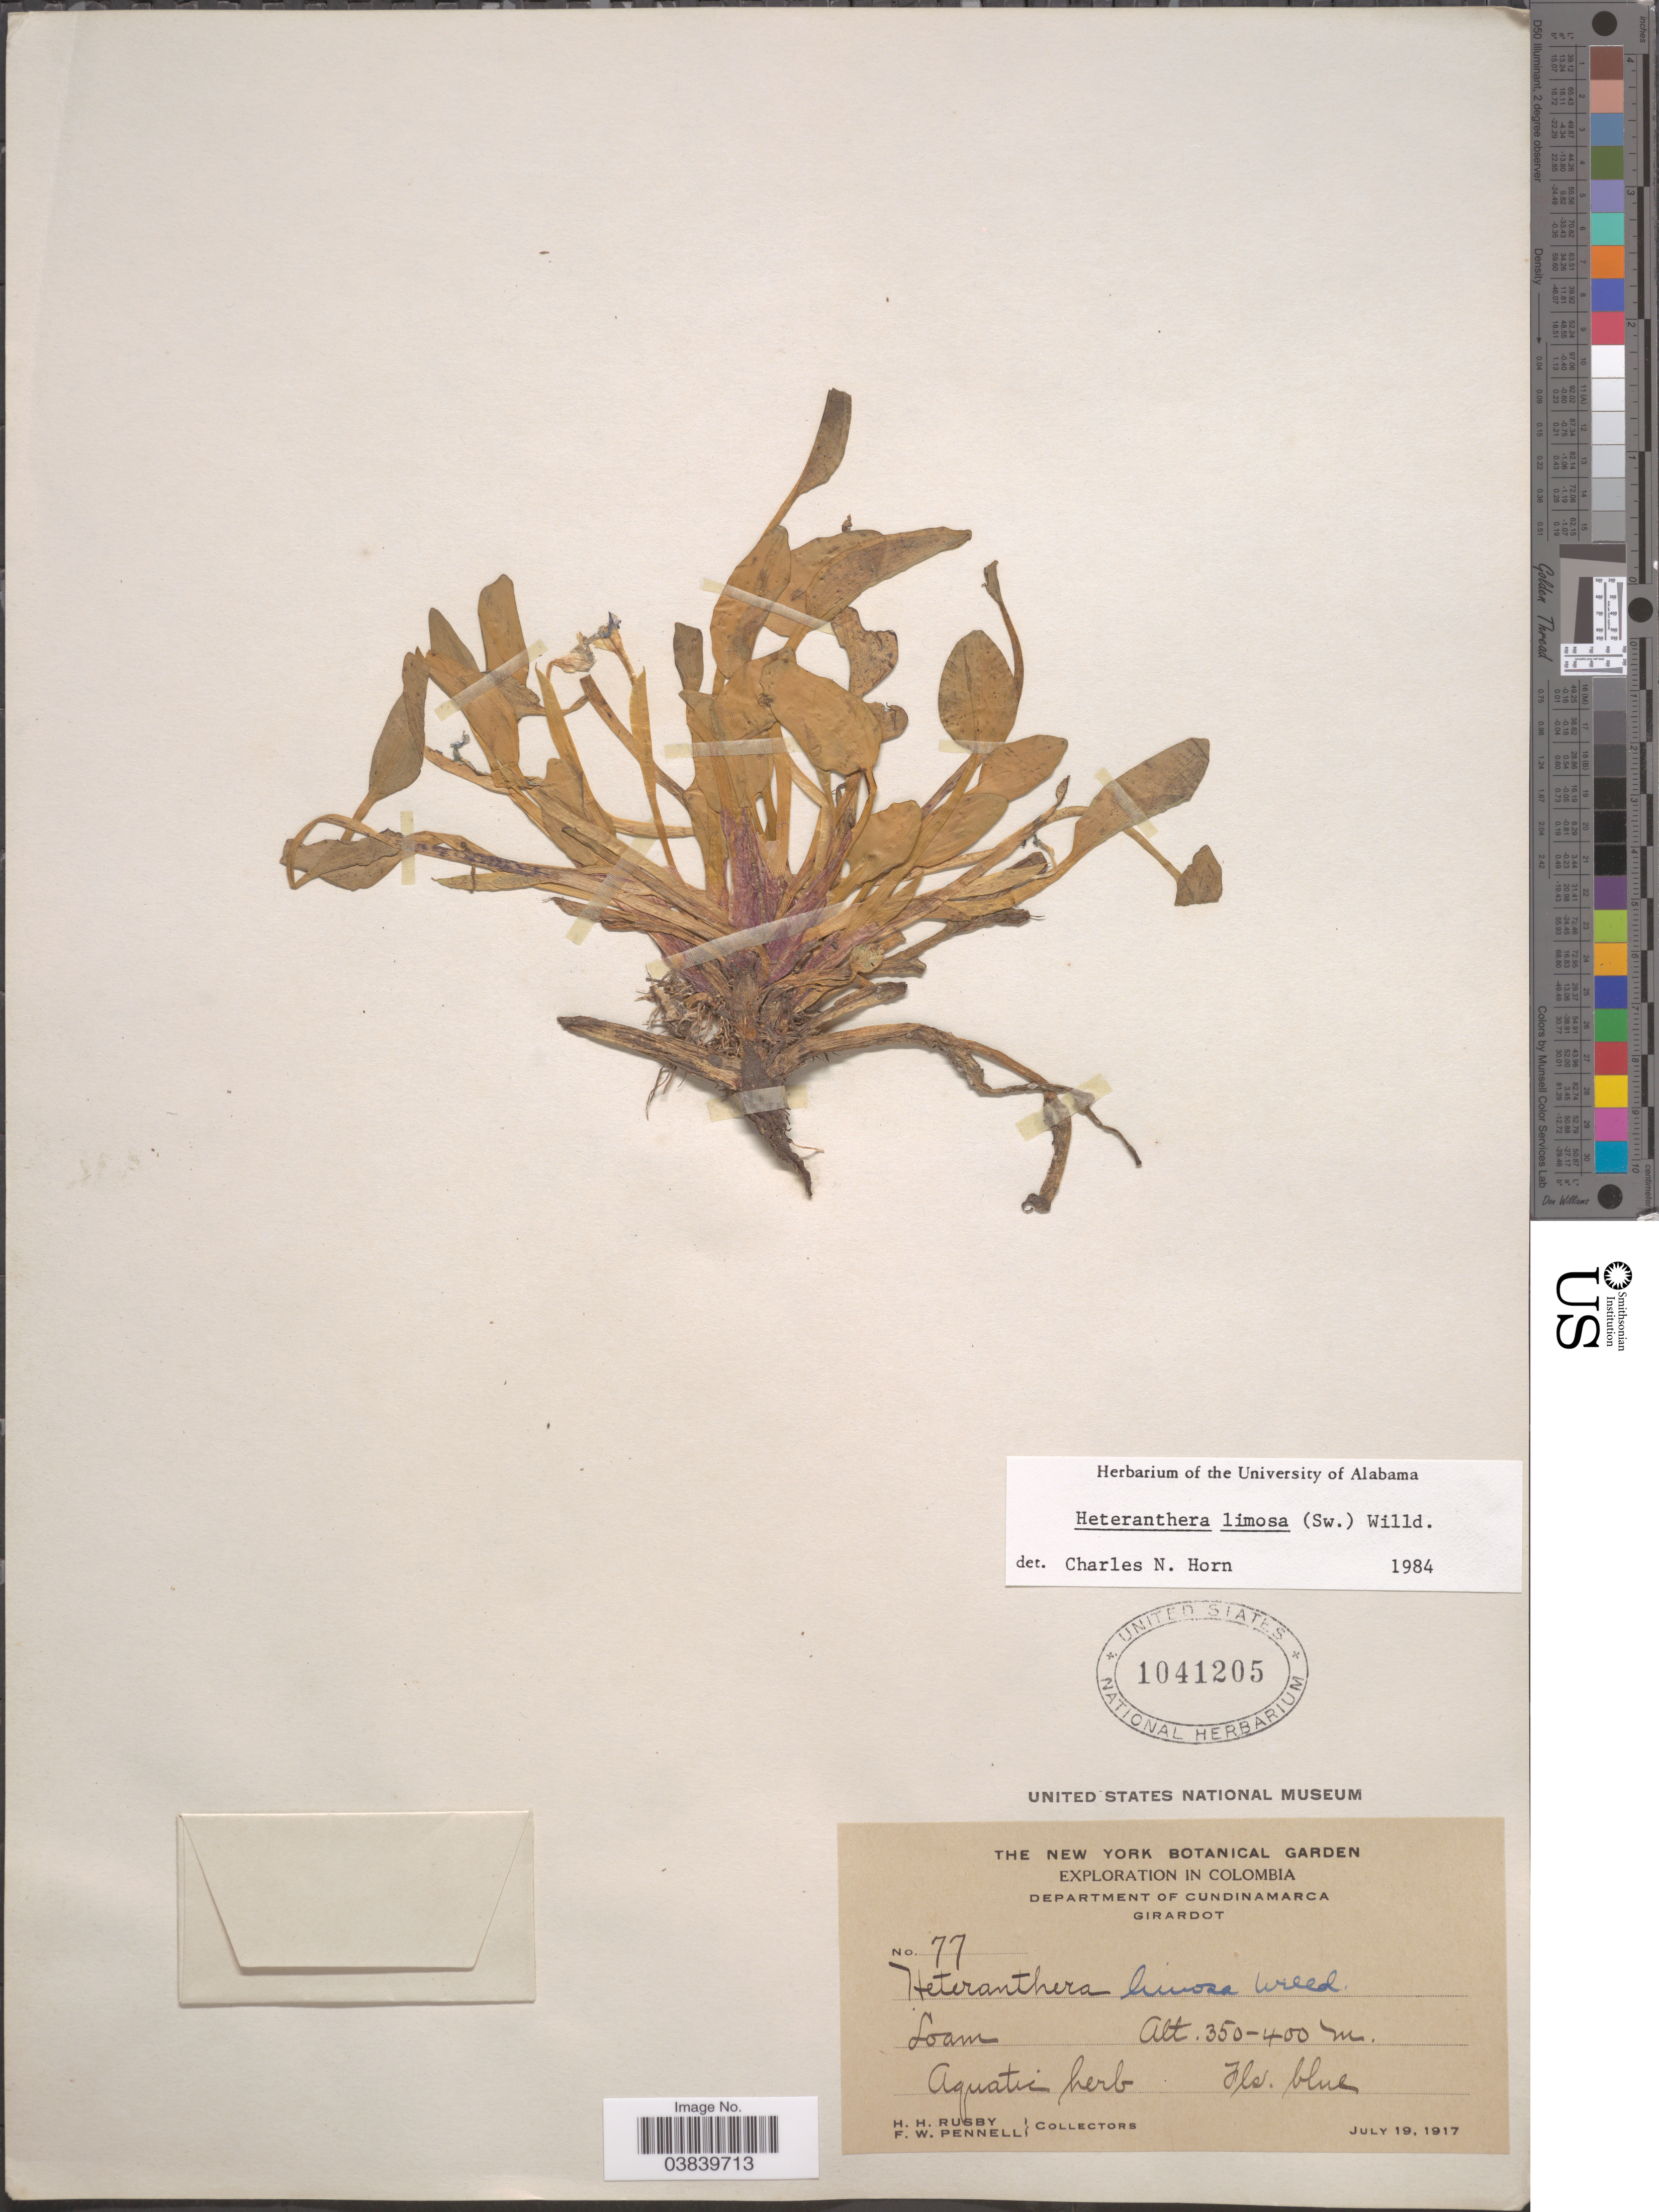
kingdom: Plantae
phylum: Tracheophyta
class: Liliopsida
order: Commelinales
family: Pontederiaceae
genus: Heteranthera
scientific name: Heteranthera limosa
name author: (Sw.) Willd.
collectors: H. H. Rusby & F. W. Pennell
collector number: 77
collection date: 1917-07-19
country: Colombia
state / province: Cundinamarca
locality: Department of Cundinamarca. Girardot.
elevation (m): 350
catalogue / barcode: US 1041205